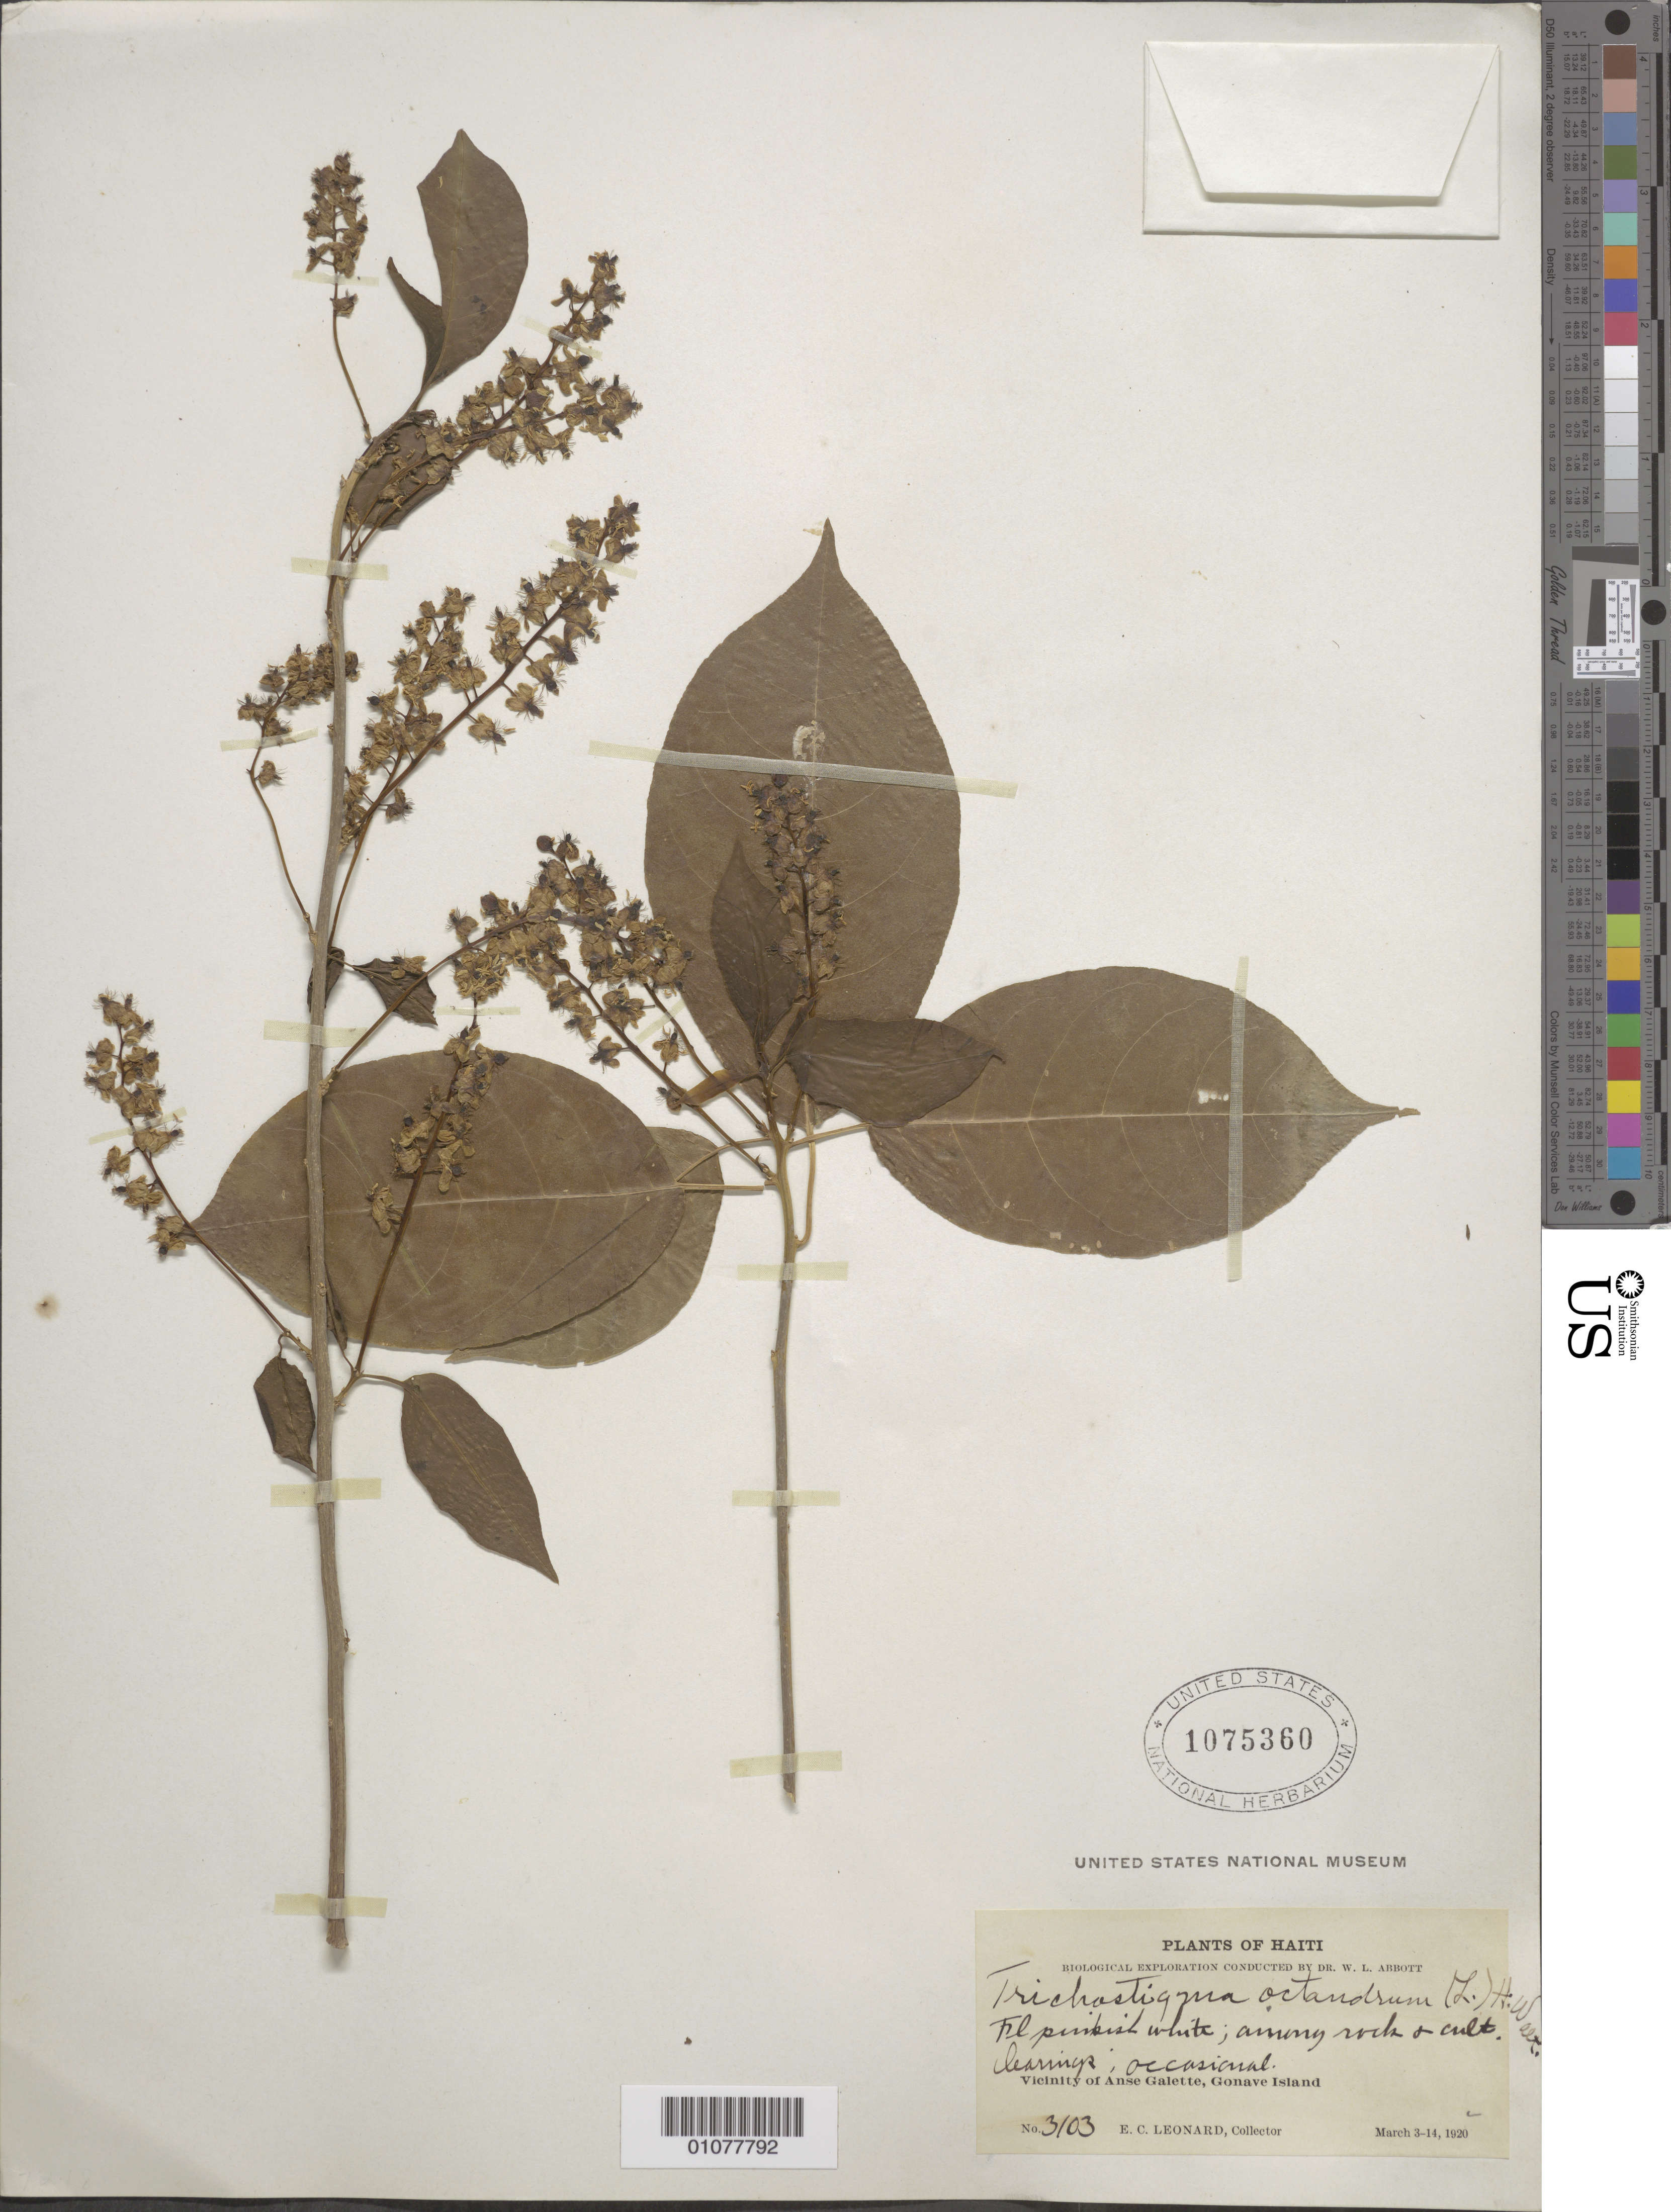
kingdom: Plantae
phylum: Tracheophyta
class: Magnoliopsida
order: Caryophyllales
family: Phytolaccaceae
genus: Trichostigma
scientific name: Trichostigma octandrum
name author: (L.) H. Walter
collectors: E. C. Leonard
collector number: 3103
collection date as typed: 03 Mar 1920 to 14 Mar 1920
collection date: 1920-03-03/1920-03-14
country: Haiti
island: Gonave I.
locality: Vicinity of Anse Galette, Gonave Island.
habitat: Among rocks and cultivated clearings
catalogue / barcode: US 1075360